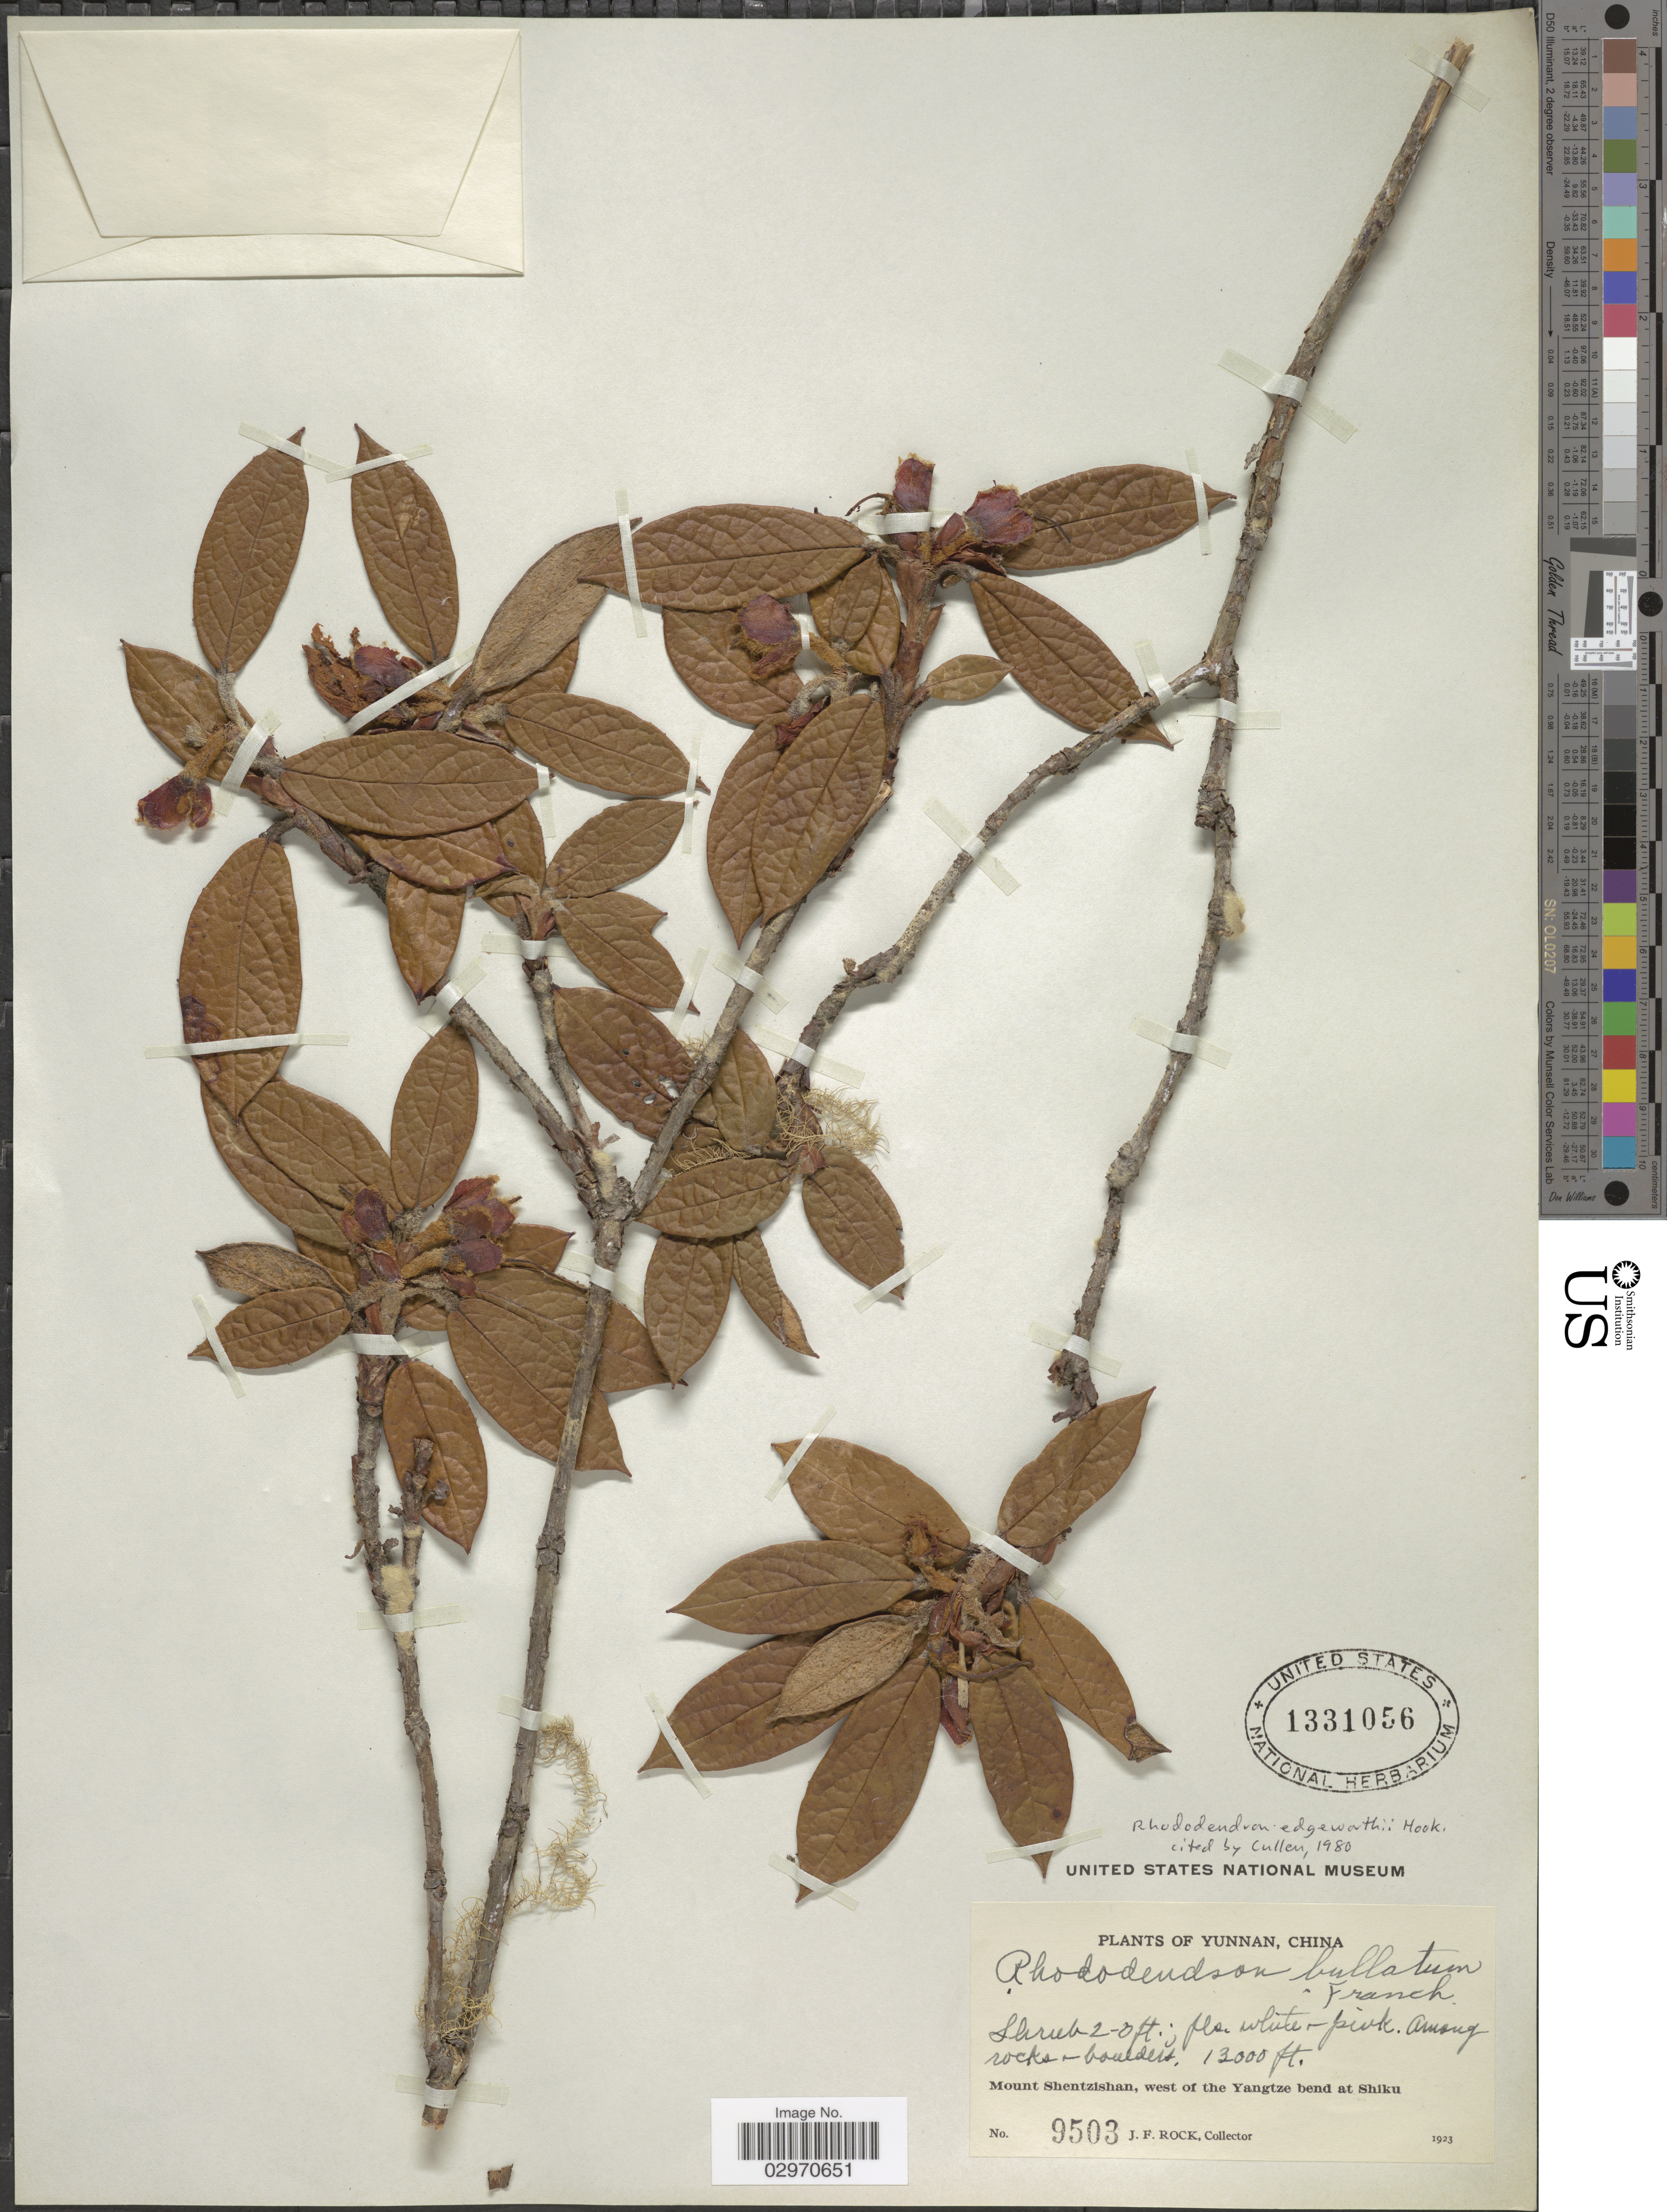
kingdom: Plantae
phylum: Tracheophyta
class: Magnoliopsida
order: Ericales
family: Ericaceae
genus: Rhododendron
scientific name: Rhododendron edgeworthii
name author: Hook.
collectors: J. Rock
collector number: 9503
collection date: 1923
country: China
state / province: Yunnan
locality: Mount Shentzishan, west of the Yangtze bend at Shiku.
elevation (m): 3962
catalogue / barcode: US 1331056